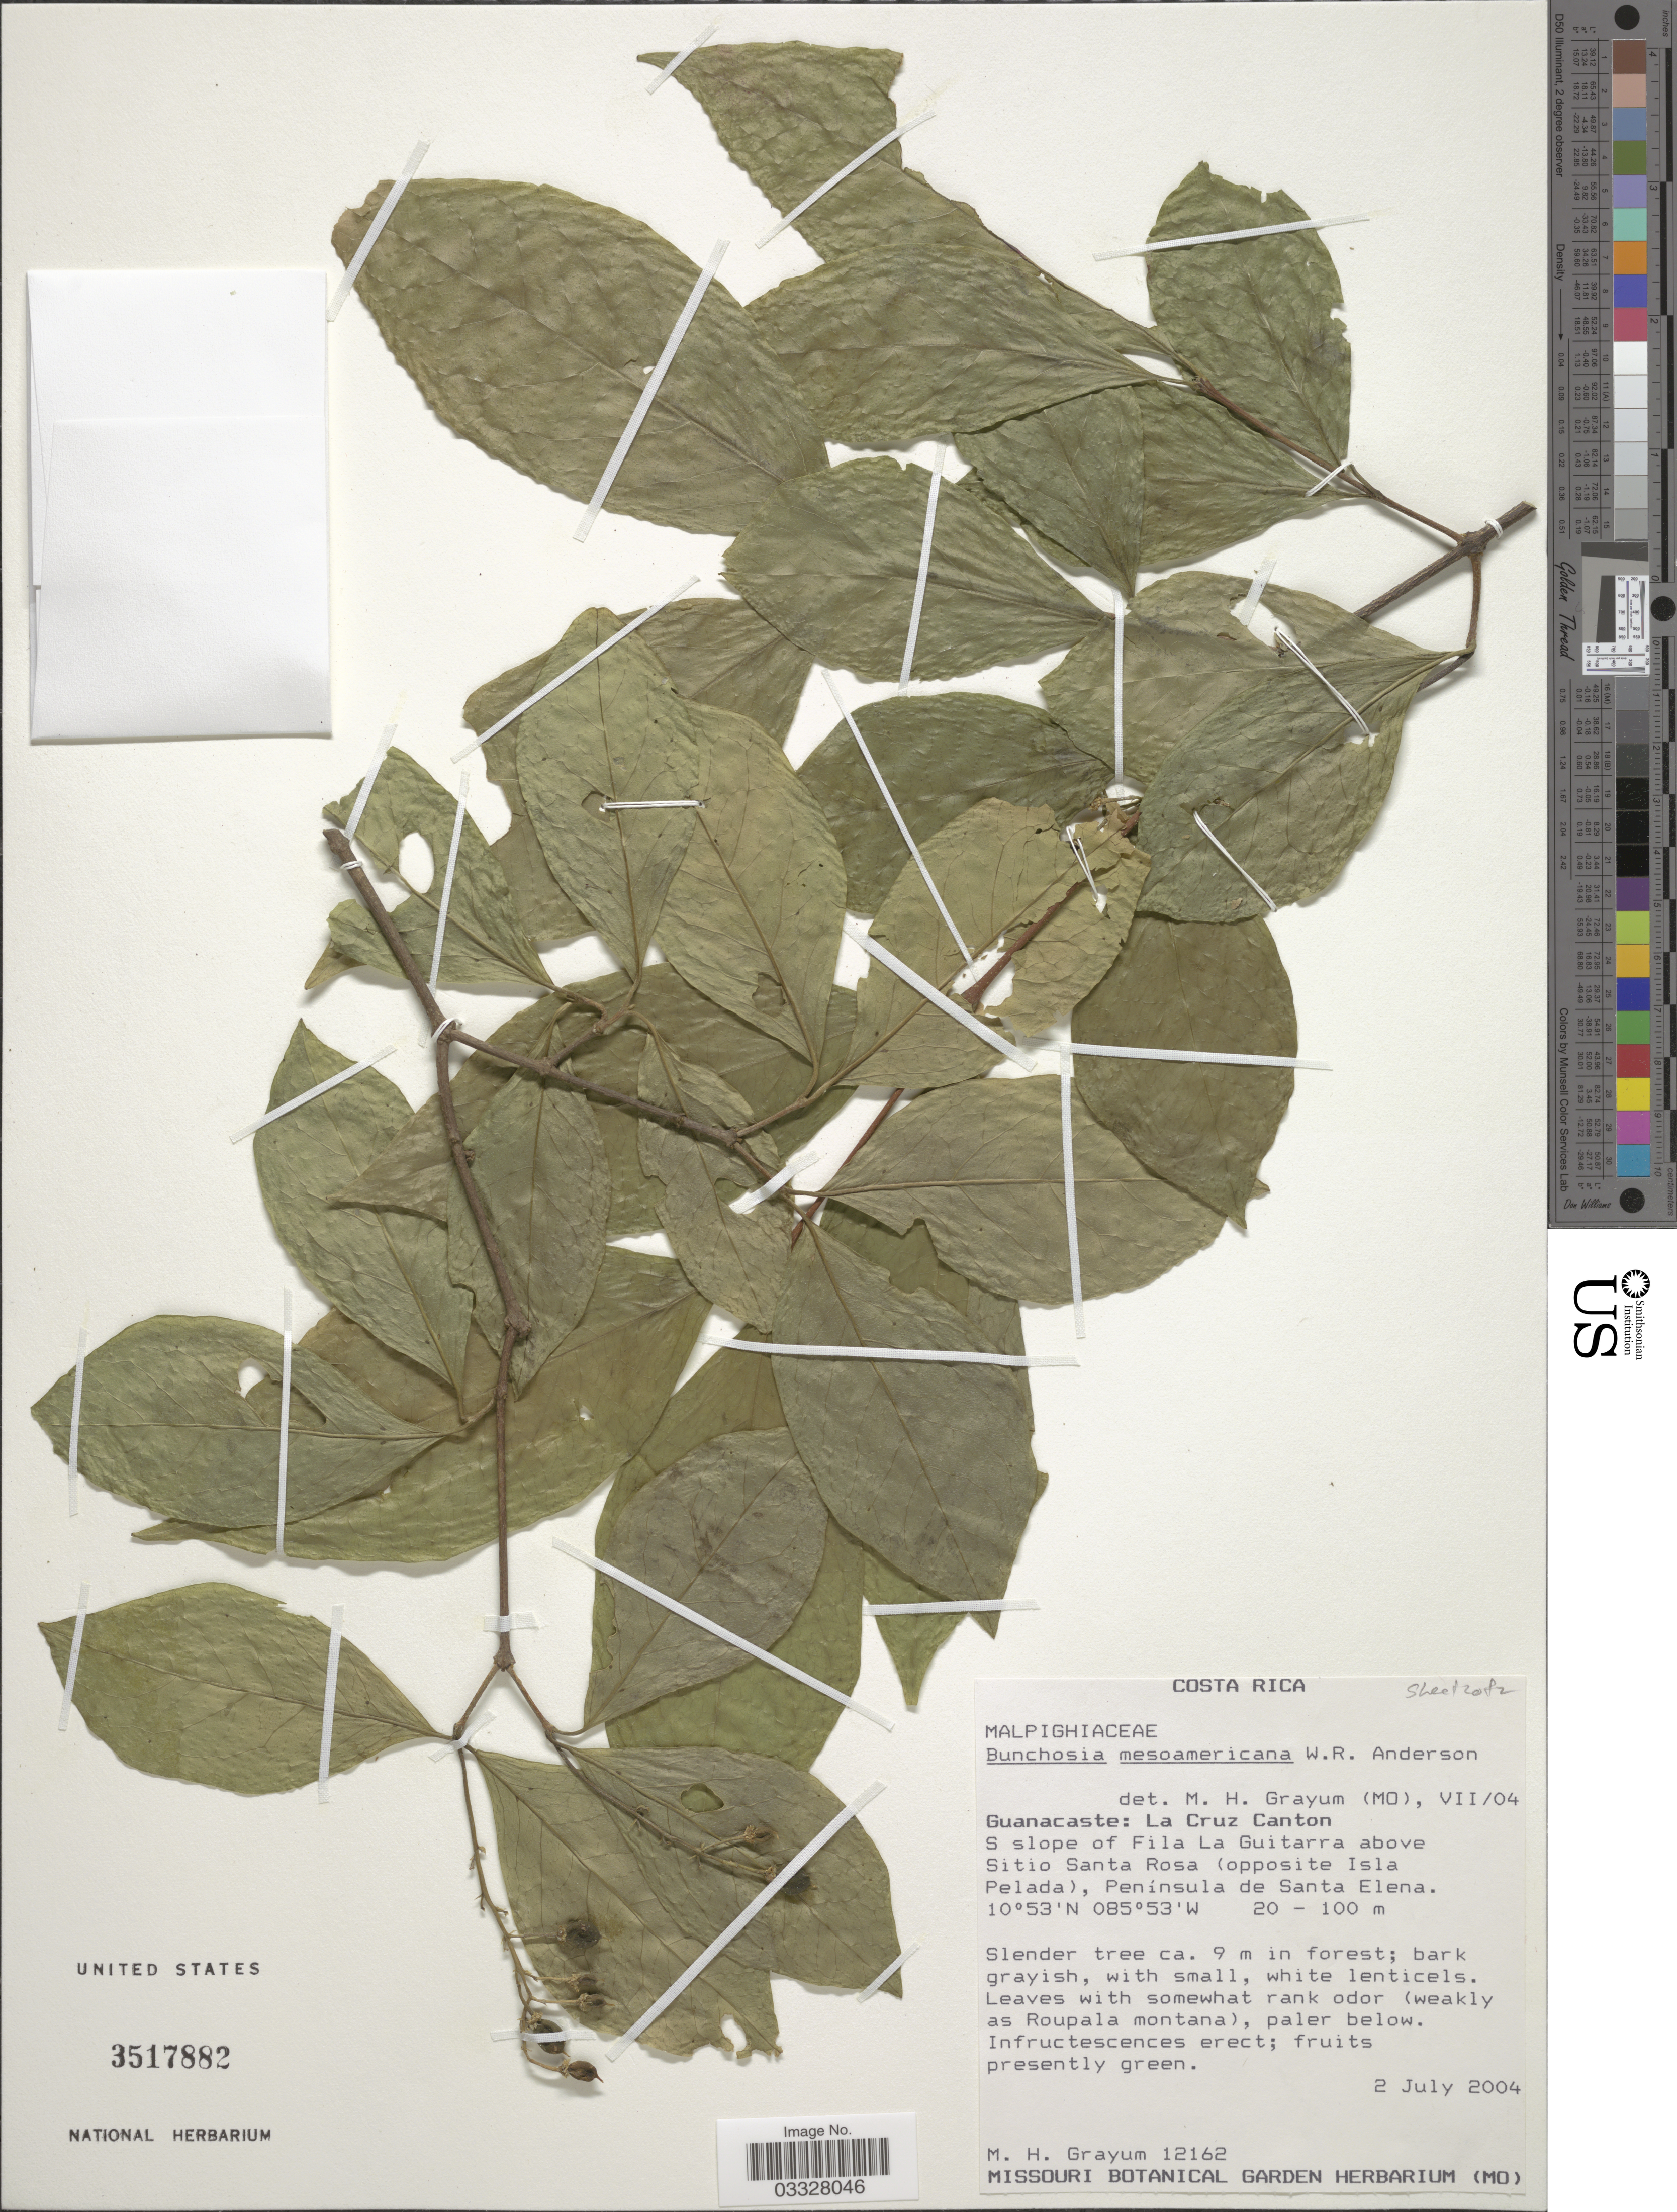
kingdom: Plantae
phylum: Tracheophyta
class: Magnoliopsida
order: Malpighiales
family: Malpighiaceae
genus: Bunchosia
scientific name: Bunchosia mesoamericana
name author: W.R. Anderson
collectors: M. H. Grayum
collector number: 12162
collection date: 2004-07-02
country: Costa Rica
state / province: Guanacaste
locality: La Cruz Canton. S slope of Fila La Guitarra above Sitio Santa Rosa (opposite Isla Pelada), Península de Santa Elena.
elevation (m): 20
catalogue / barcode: US 3517882